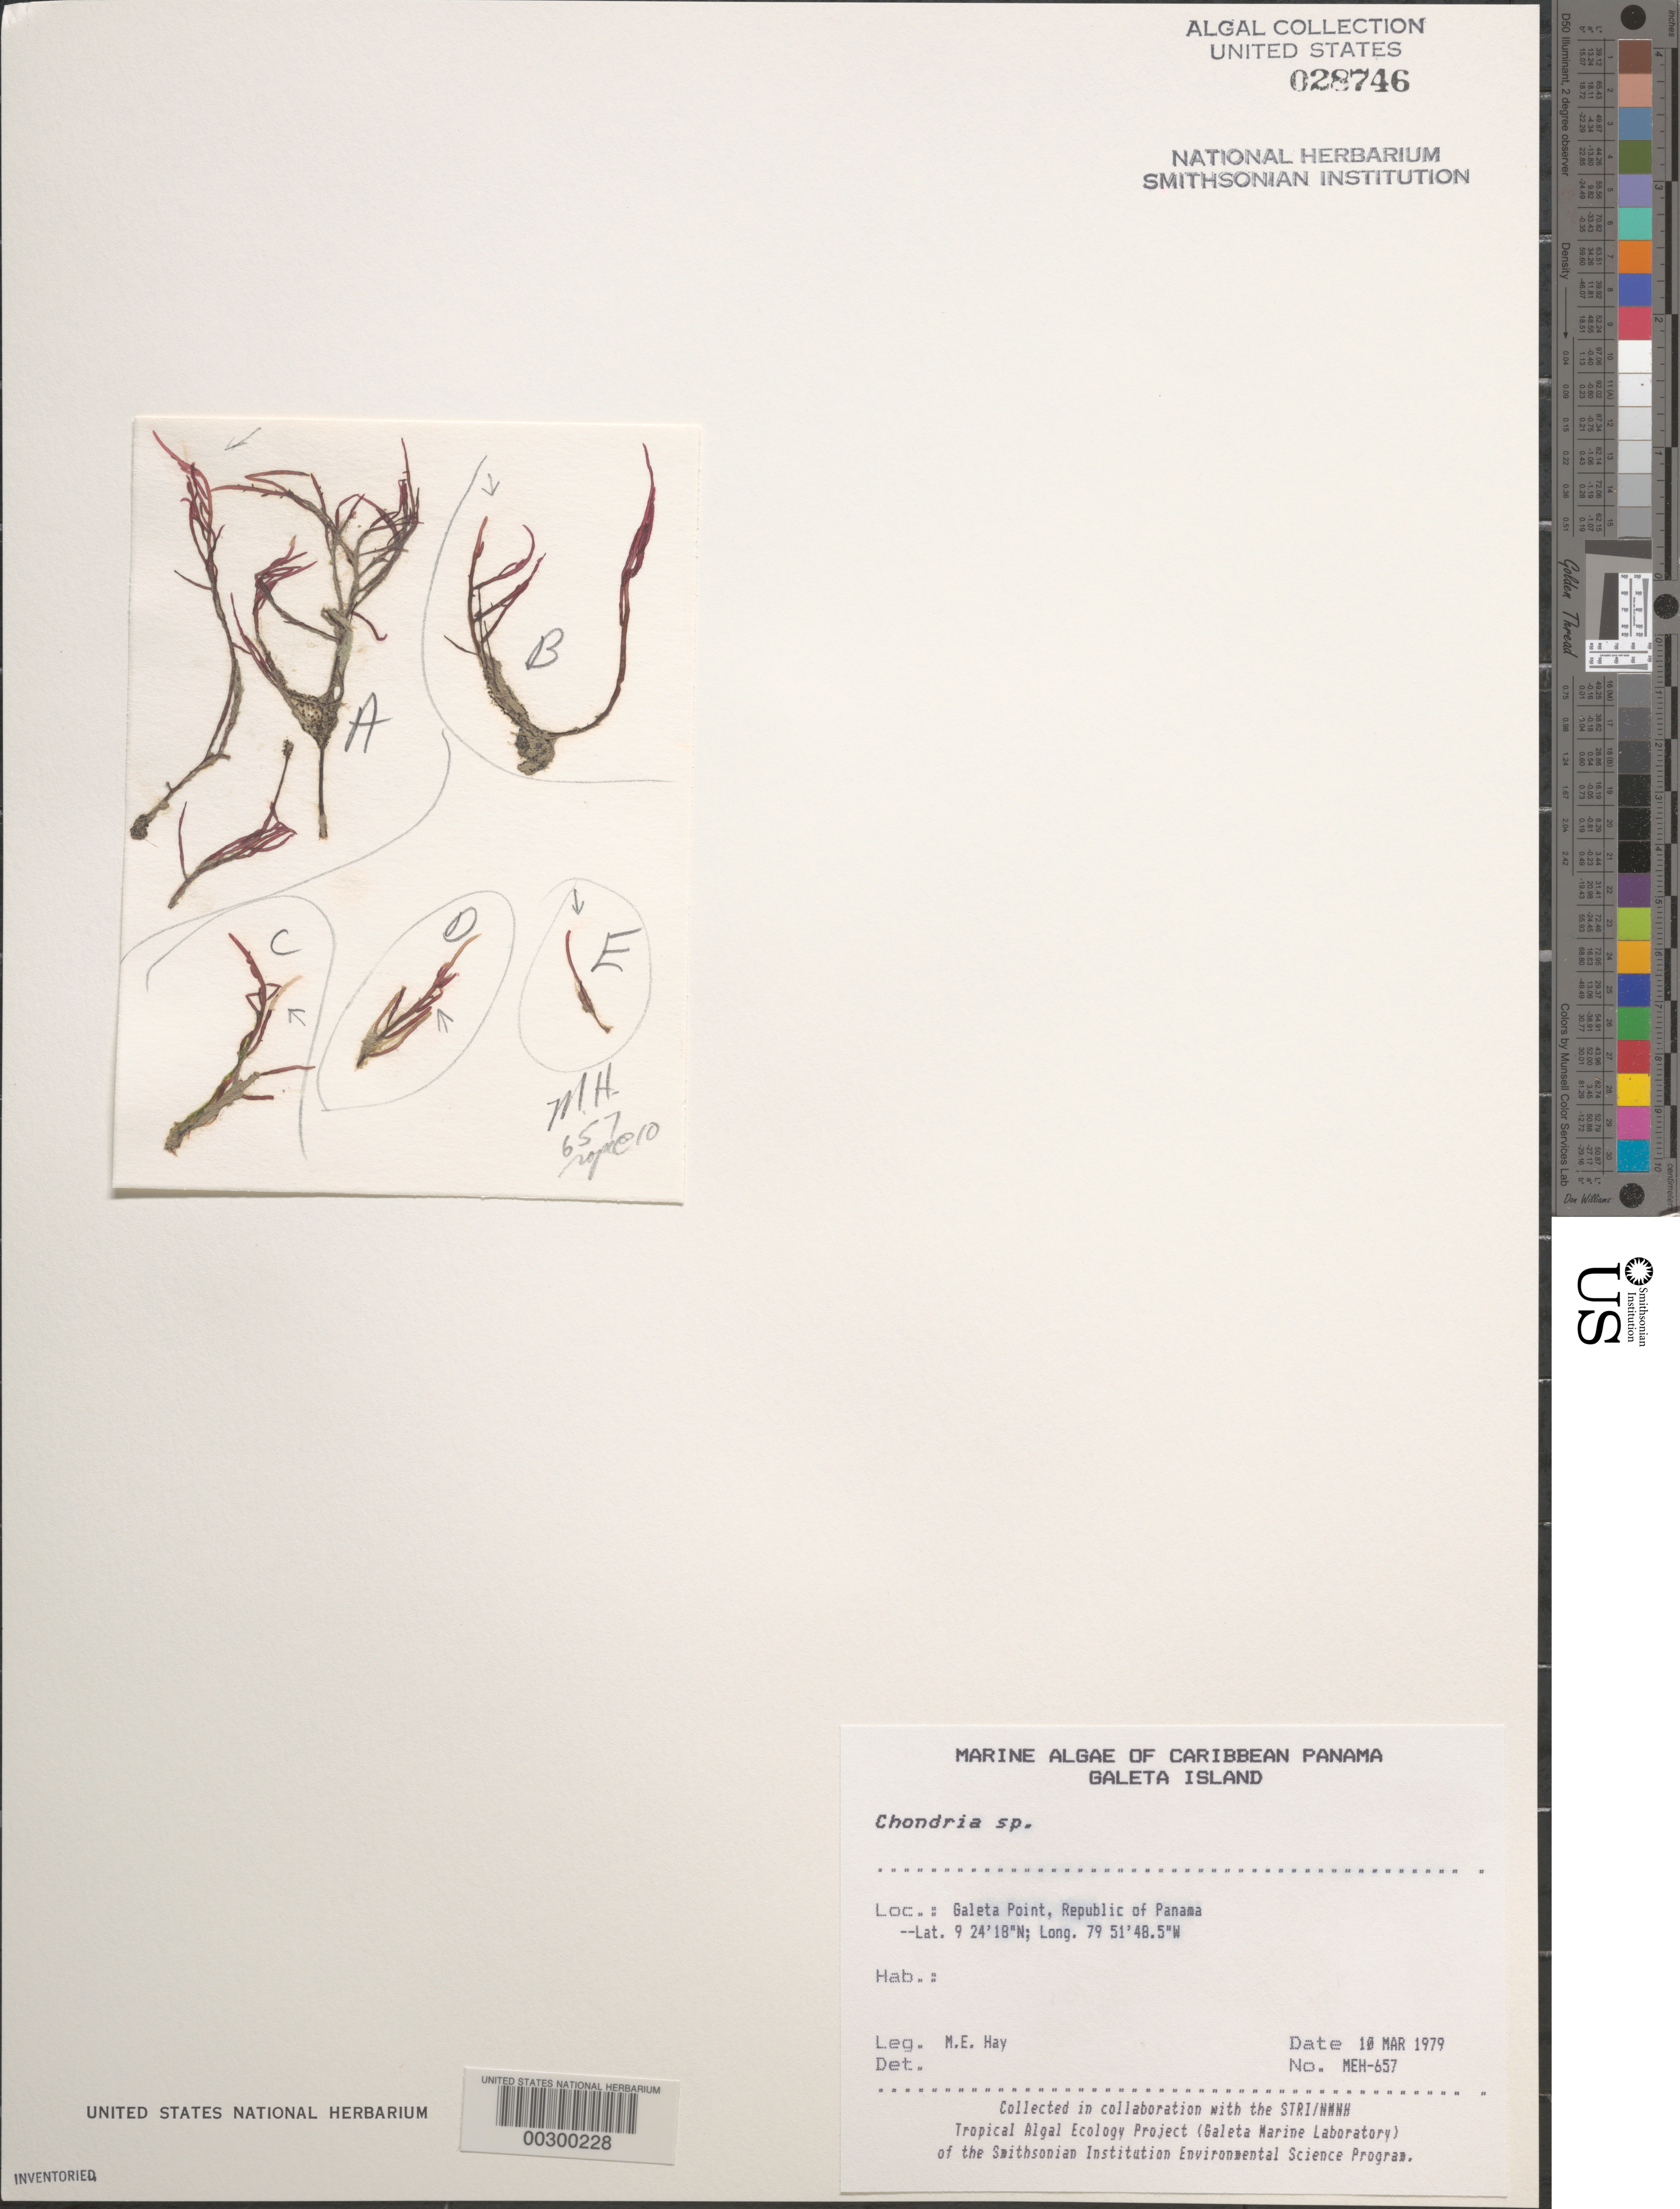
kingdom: Plantae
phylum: Rhodophyta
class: Florideophyceae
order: Ceramiales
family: Rhodomelaceae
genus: Chondria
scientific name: Chondria sp.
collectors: M. E. Hay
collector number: MEH-657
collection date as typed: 10 Mar 1979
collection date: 1979-03-10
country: Panama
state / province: Colón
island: Galeta Island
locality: Galeta Point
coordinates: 9 24' 18" N, 79 51' 48.5" W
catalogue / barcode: US 28746